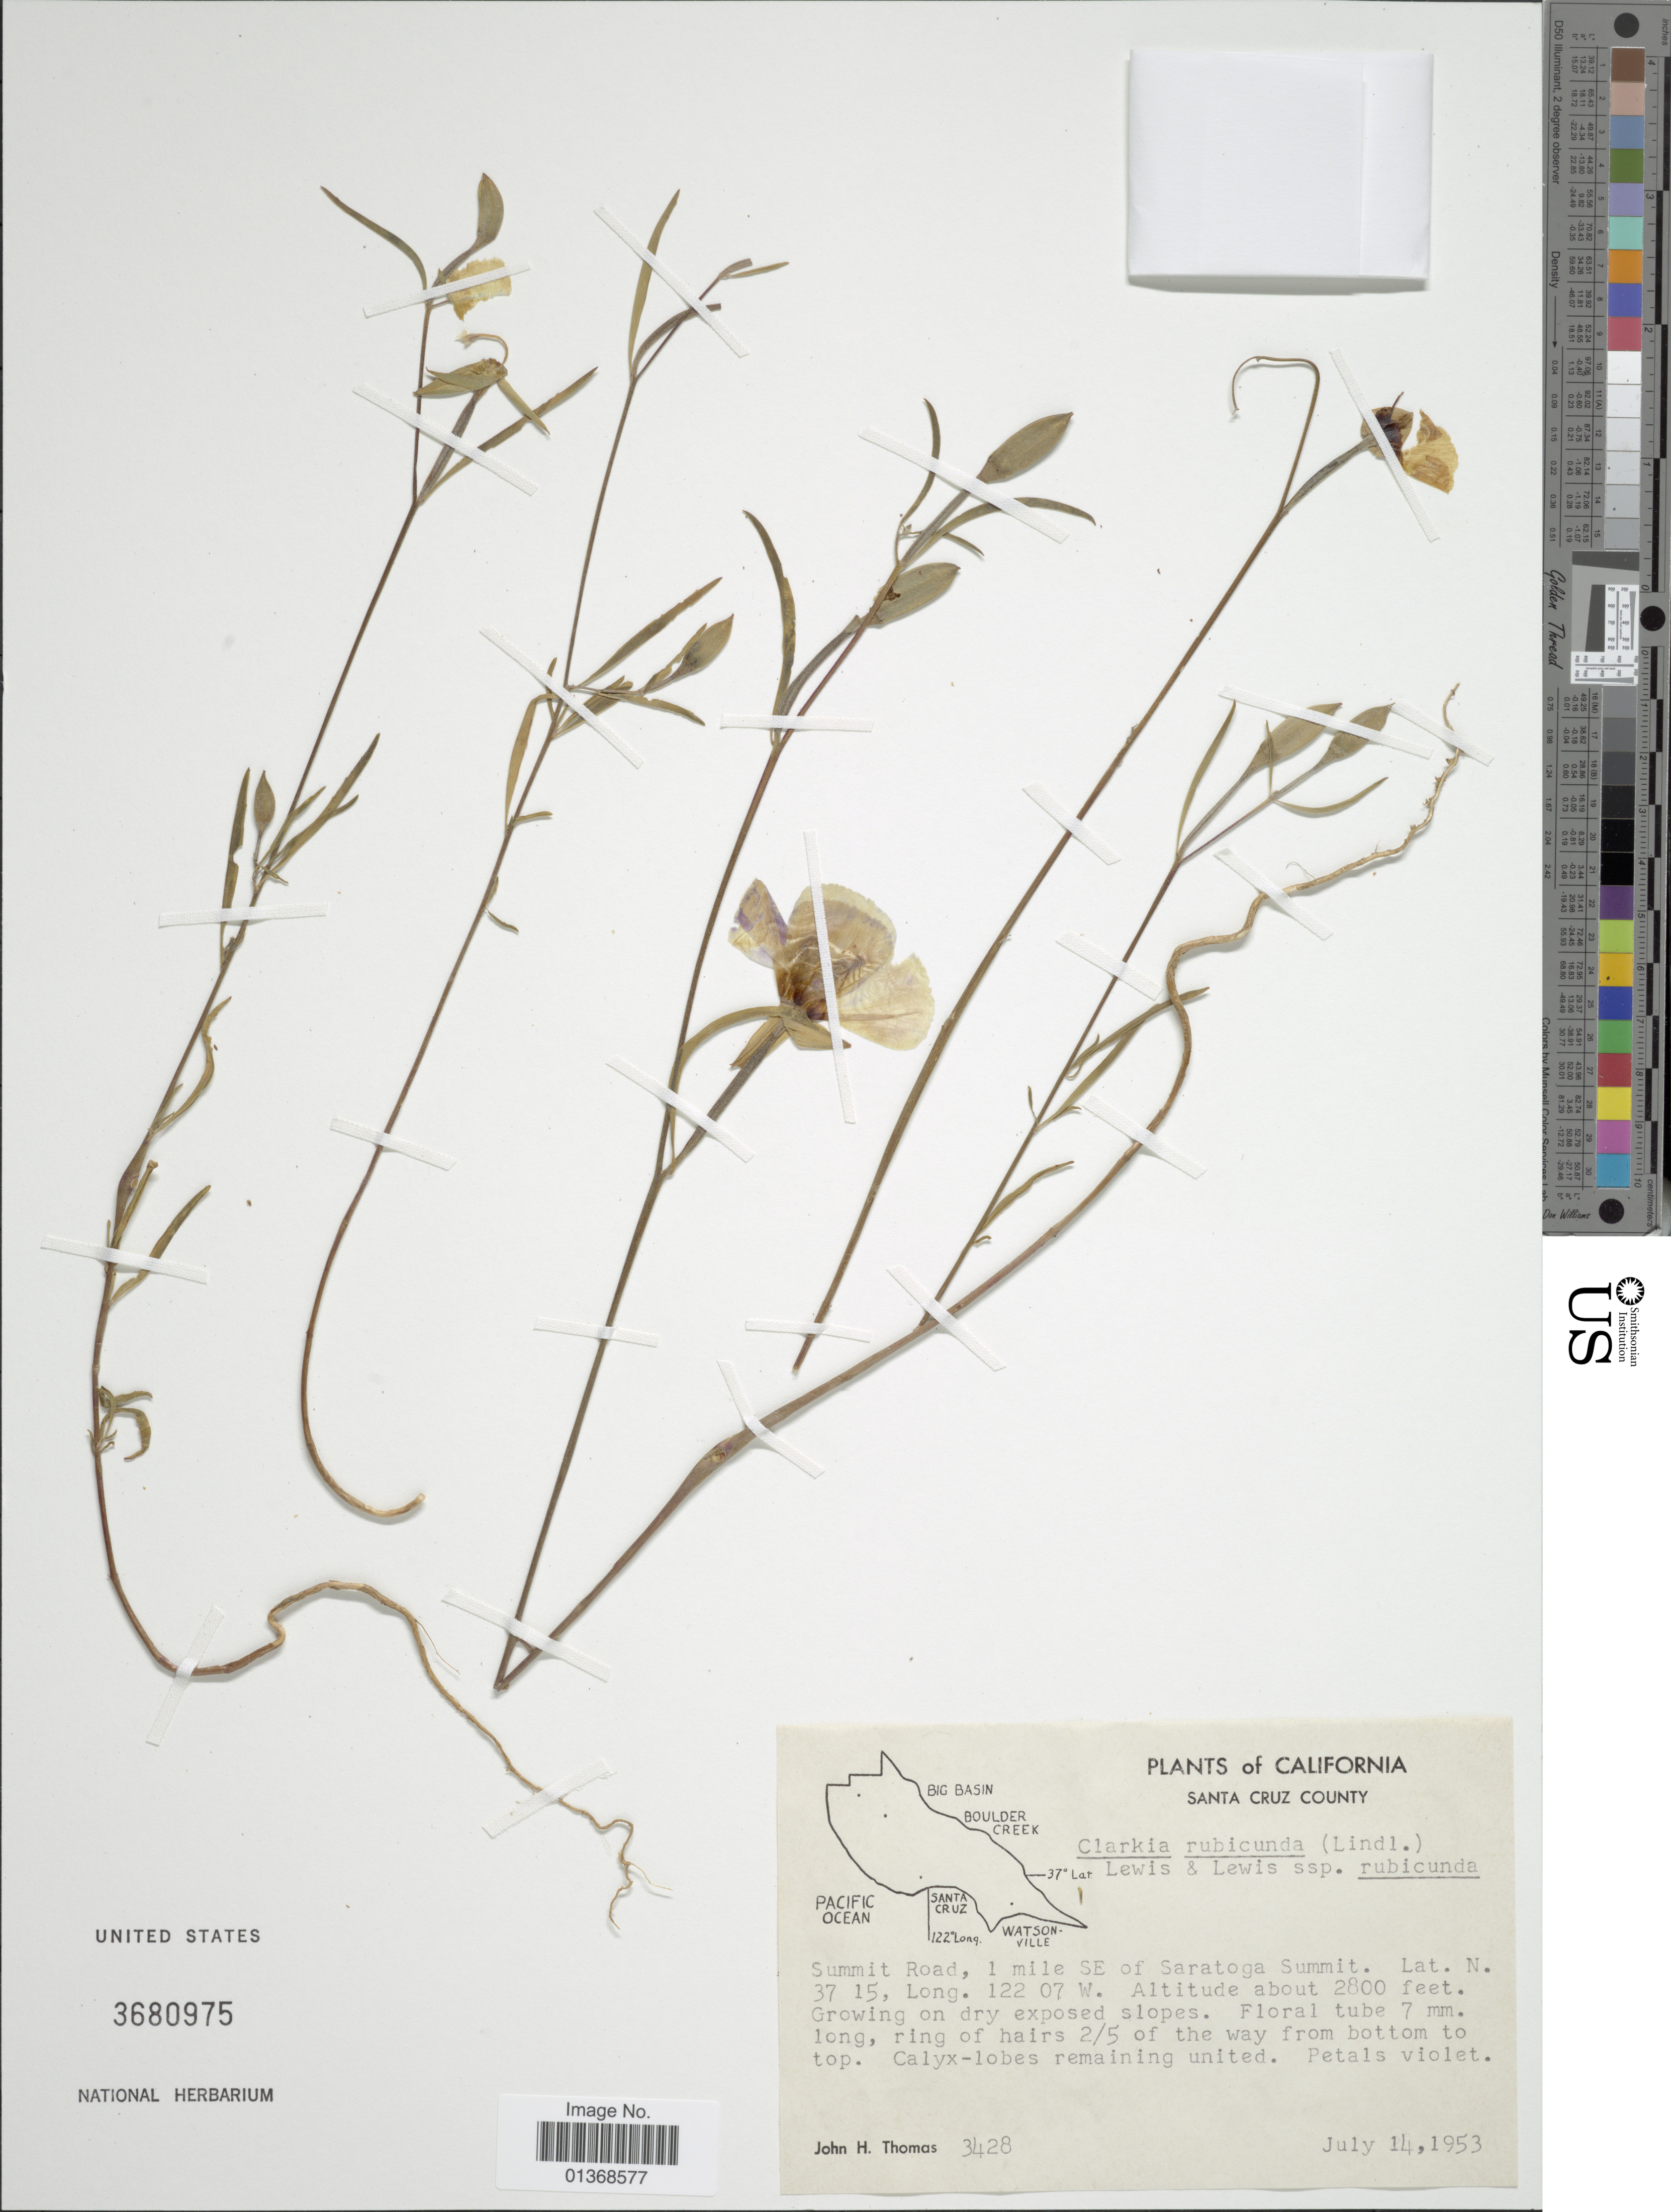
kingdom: Plantae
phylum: Tracheophyta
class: Magnoliopsida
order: Myrtales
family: Onagraceae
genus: Clarkia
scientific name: Clarkia rubicunda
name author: (Lindl.) F. H. Lewis & M.R. Lewis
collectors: J. H. Thomas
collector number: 3428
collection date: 1953-07-14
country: United States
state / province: California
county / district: Santa Cruz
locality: Santa Cruz County, Summit Road, 1 mile SE of Saratoga Summit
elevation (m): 853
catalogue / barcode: US 3680975